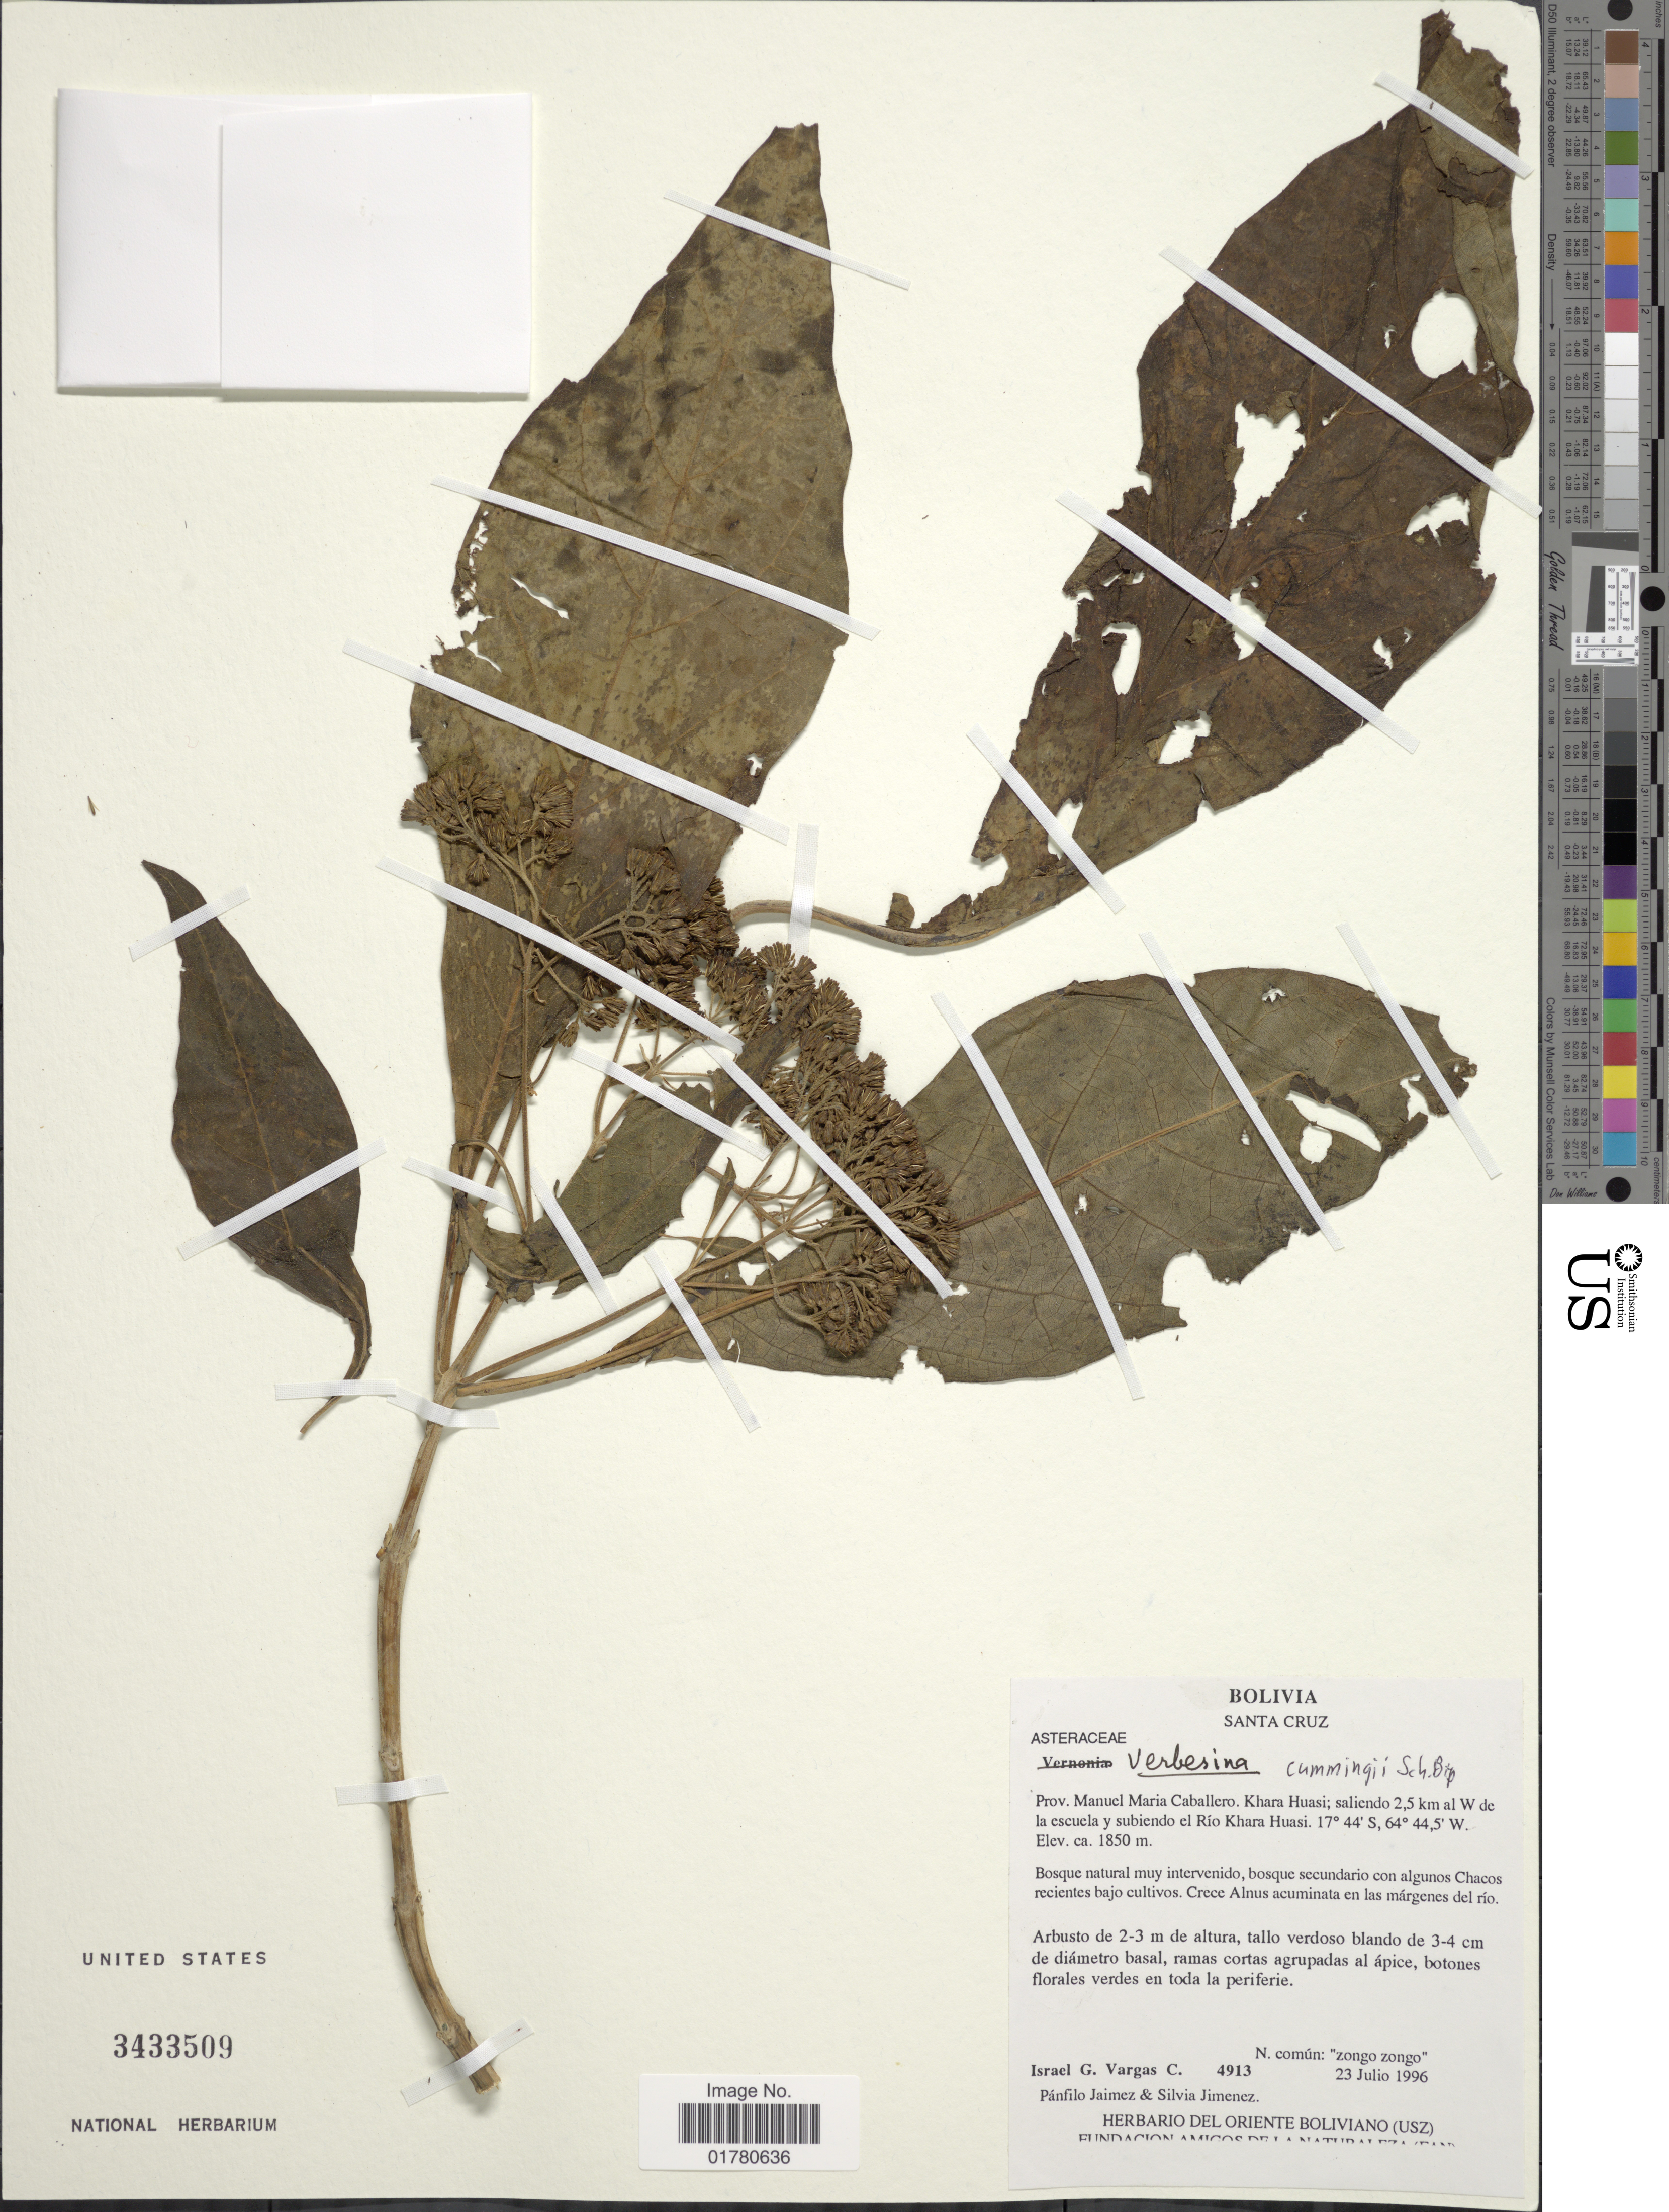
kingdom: Plantae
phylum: Tracheophyta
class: Magnoliopsida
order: Asterales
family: Asteraceae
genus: Verbesina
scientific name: Verbesina cumingii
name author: Sch. Bip. ex S.F. Blake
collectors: I. Vargas C., P. Jaimez & S. Jiménez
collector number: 4913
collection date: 1996-07-23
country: Bolivia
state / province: Santa Cruz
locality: Prov. Maria Caballero, Khara Huasi; saliendo 2,5 km al W de la escuela y subiendo el Río Khara Huasi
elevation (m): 1850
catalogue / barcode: US 3433509